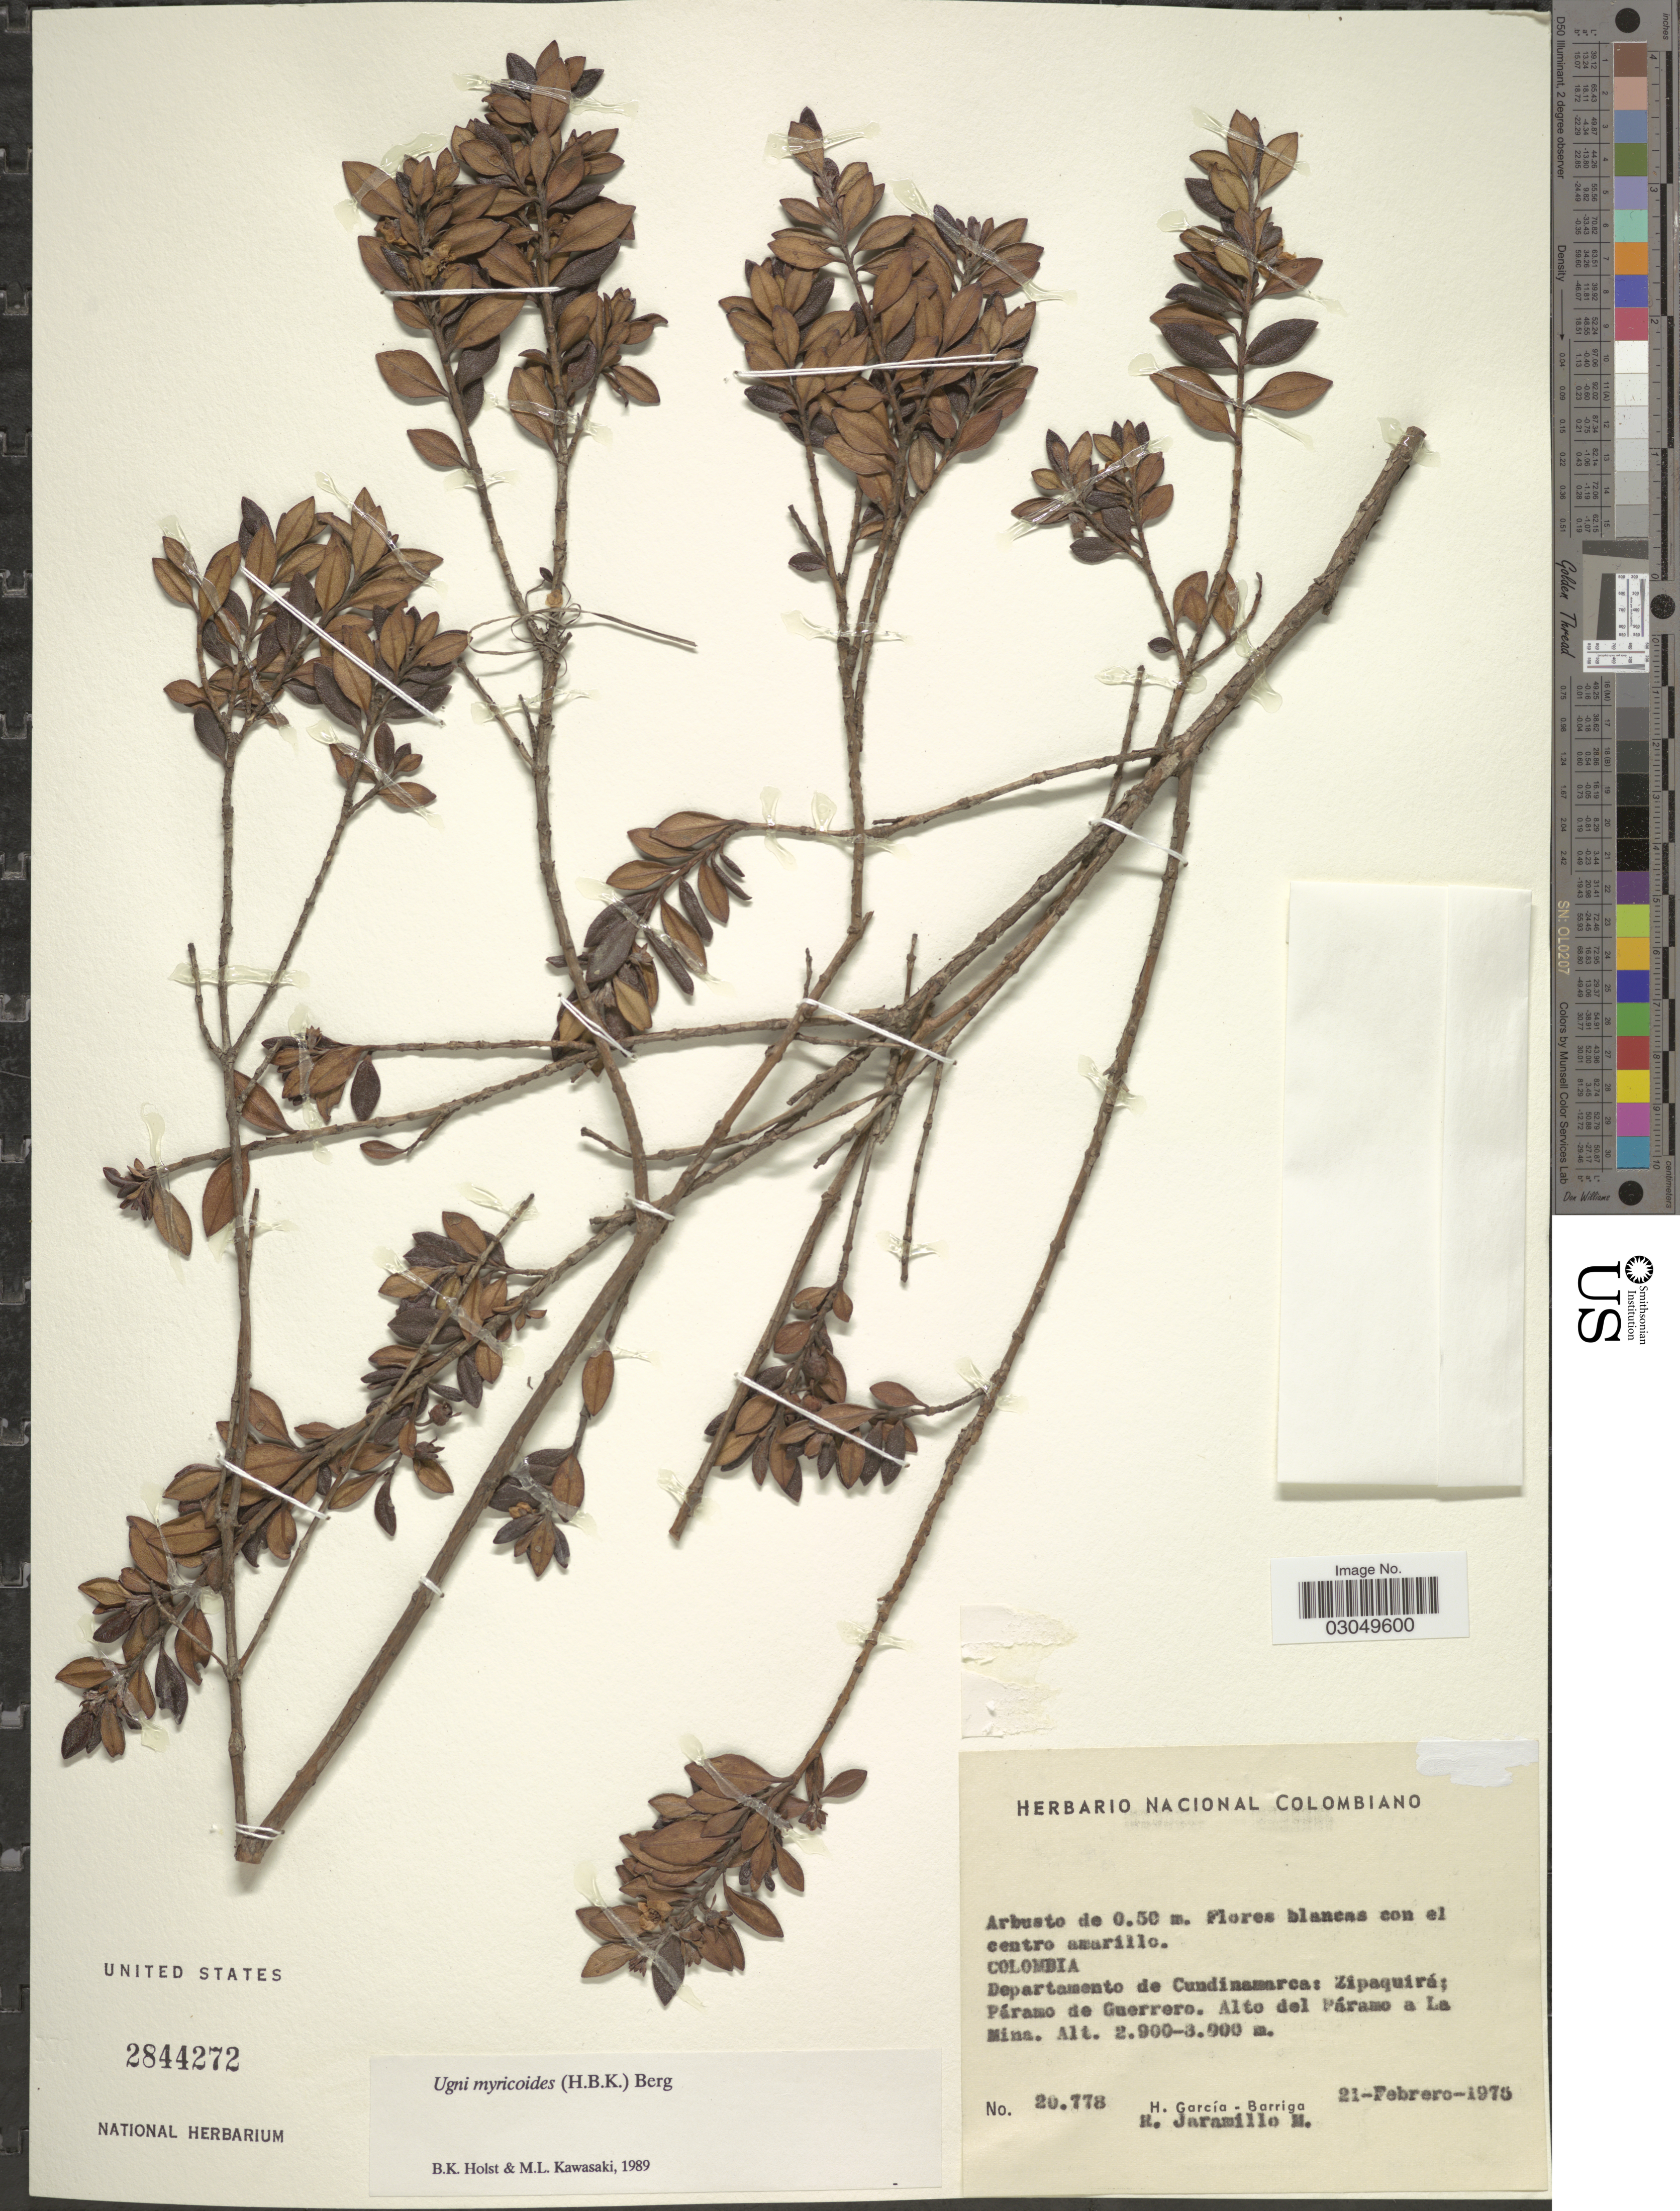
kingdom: Plantae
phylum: Tracheophyta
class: Magnoliopsida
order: Myrtales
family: Myrtaceae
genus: Ugni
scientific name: Ugni myricoides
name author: (Kunth) O. Berg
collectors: H. García Barriga & R. Jaramillo M.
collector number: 20778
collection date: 1975-02-21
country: Colombia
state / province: Cundinamarca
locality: Departamento de Cundinamarca: Zipaquirá; Páramo de Guerrero. Alto del Páramo a La Mina.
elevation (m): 2900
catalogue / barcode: US 2844272